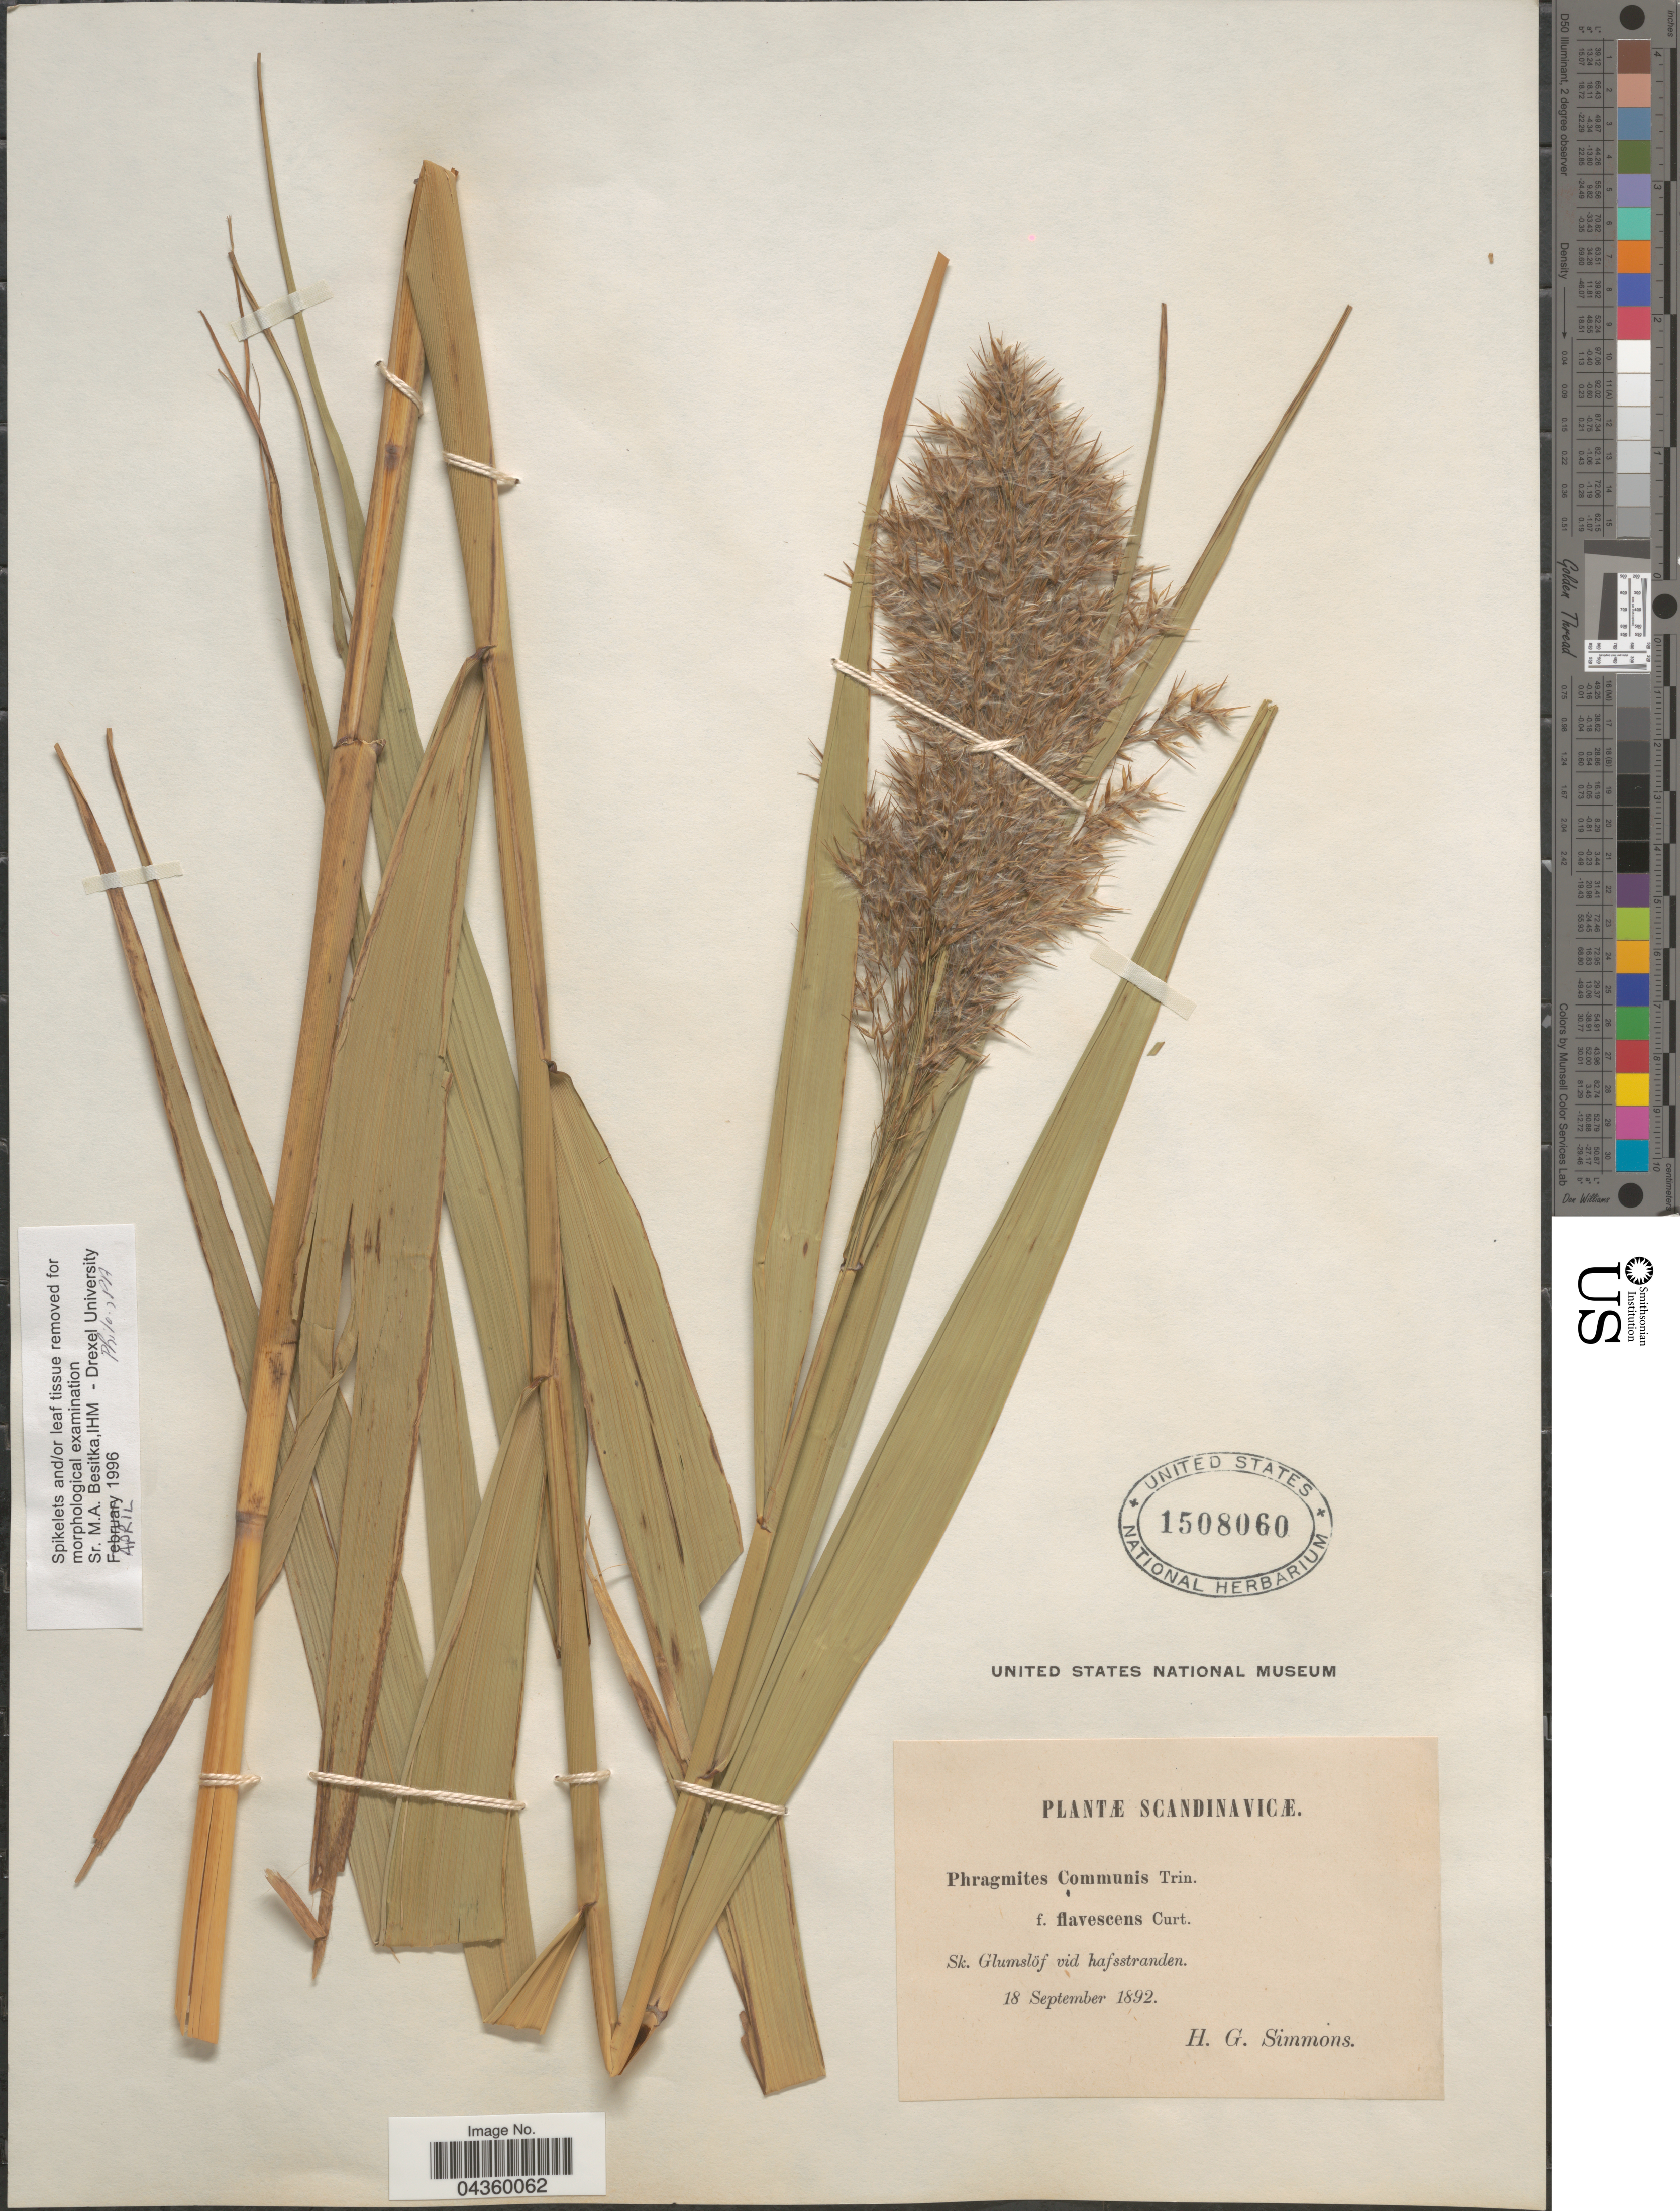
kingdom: Plantae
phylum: Tracheophyta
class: Liliopsida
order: Poales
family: Poaceae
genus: Phragmites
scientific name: Phragmites australis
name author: (Cav.) Trin. ex Steud.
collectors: H. Simmons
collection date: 1892-09-18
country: Sweden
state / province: Skåne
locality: Scandinavicæ. Sk. Glumslöf vid hafsstranden.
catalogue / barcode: US 1508060